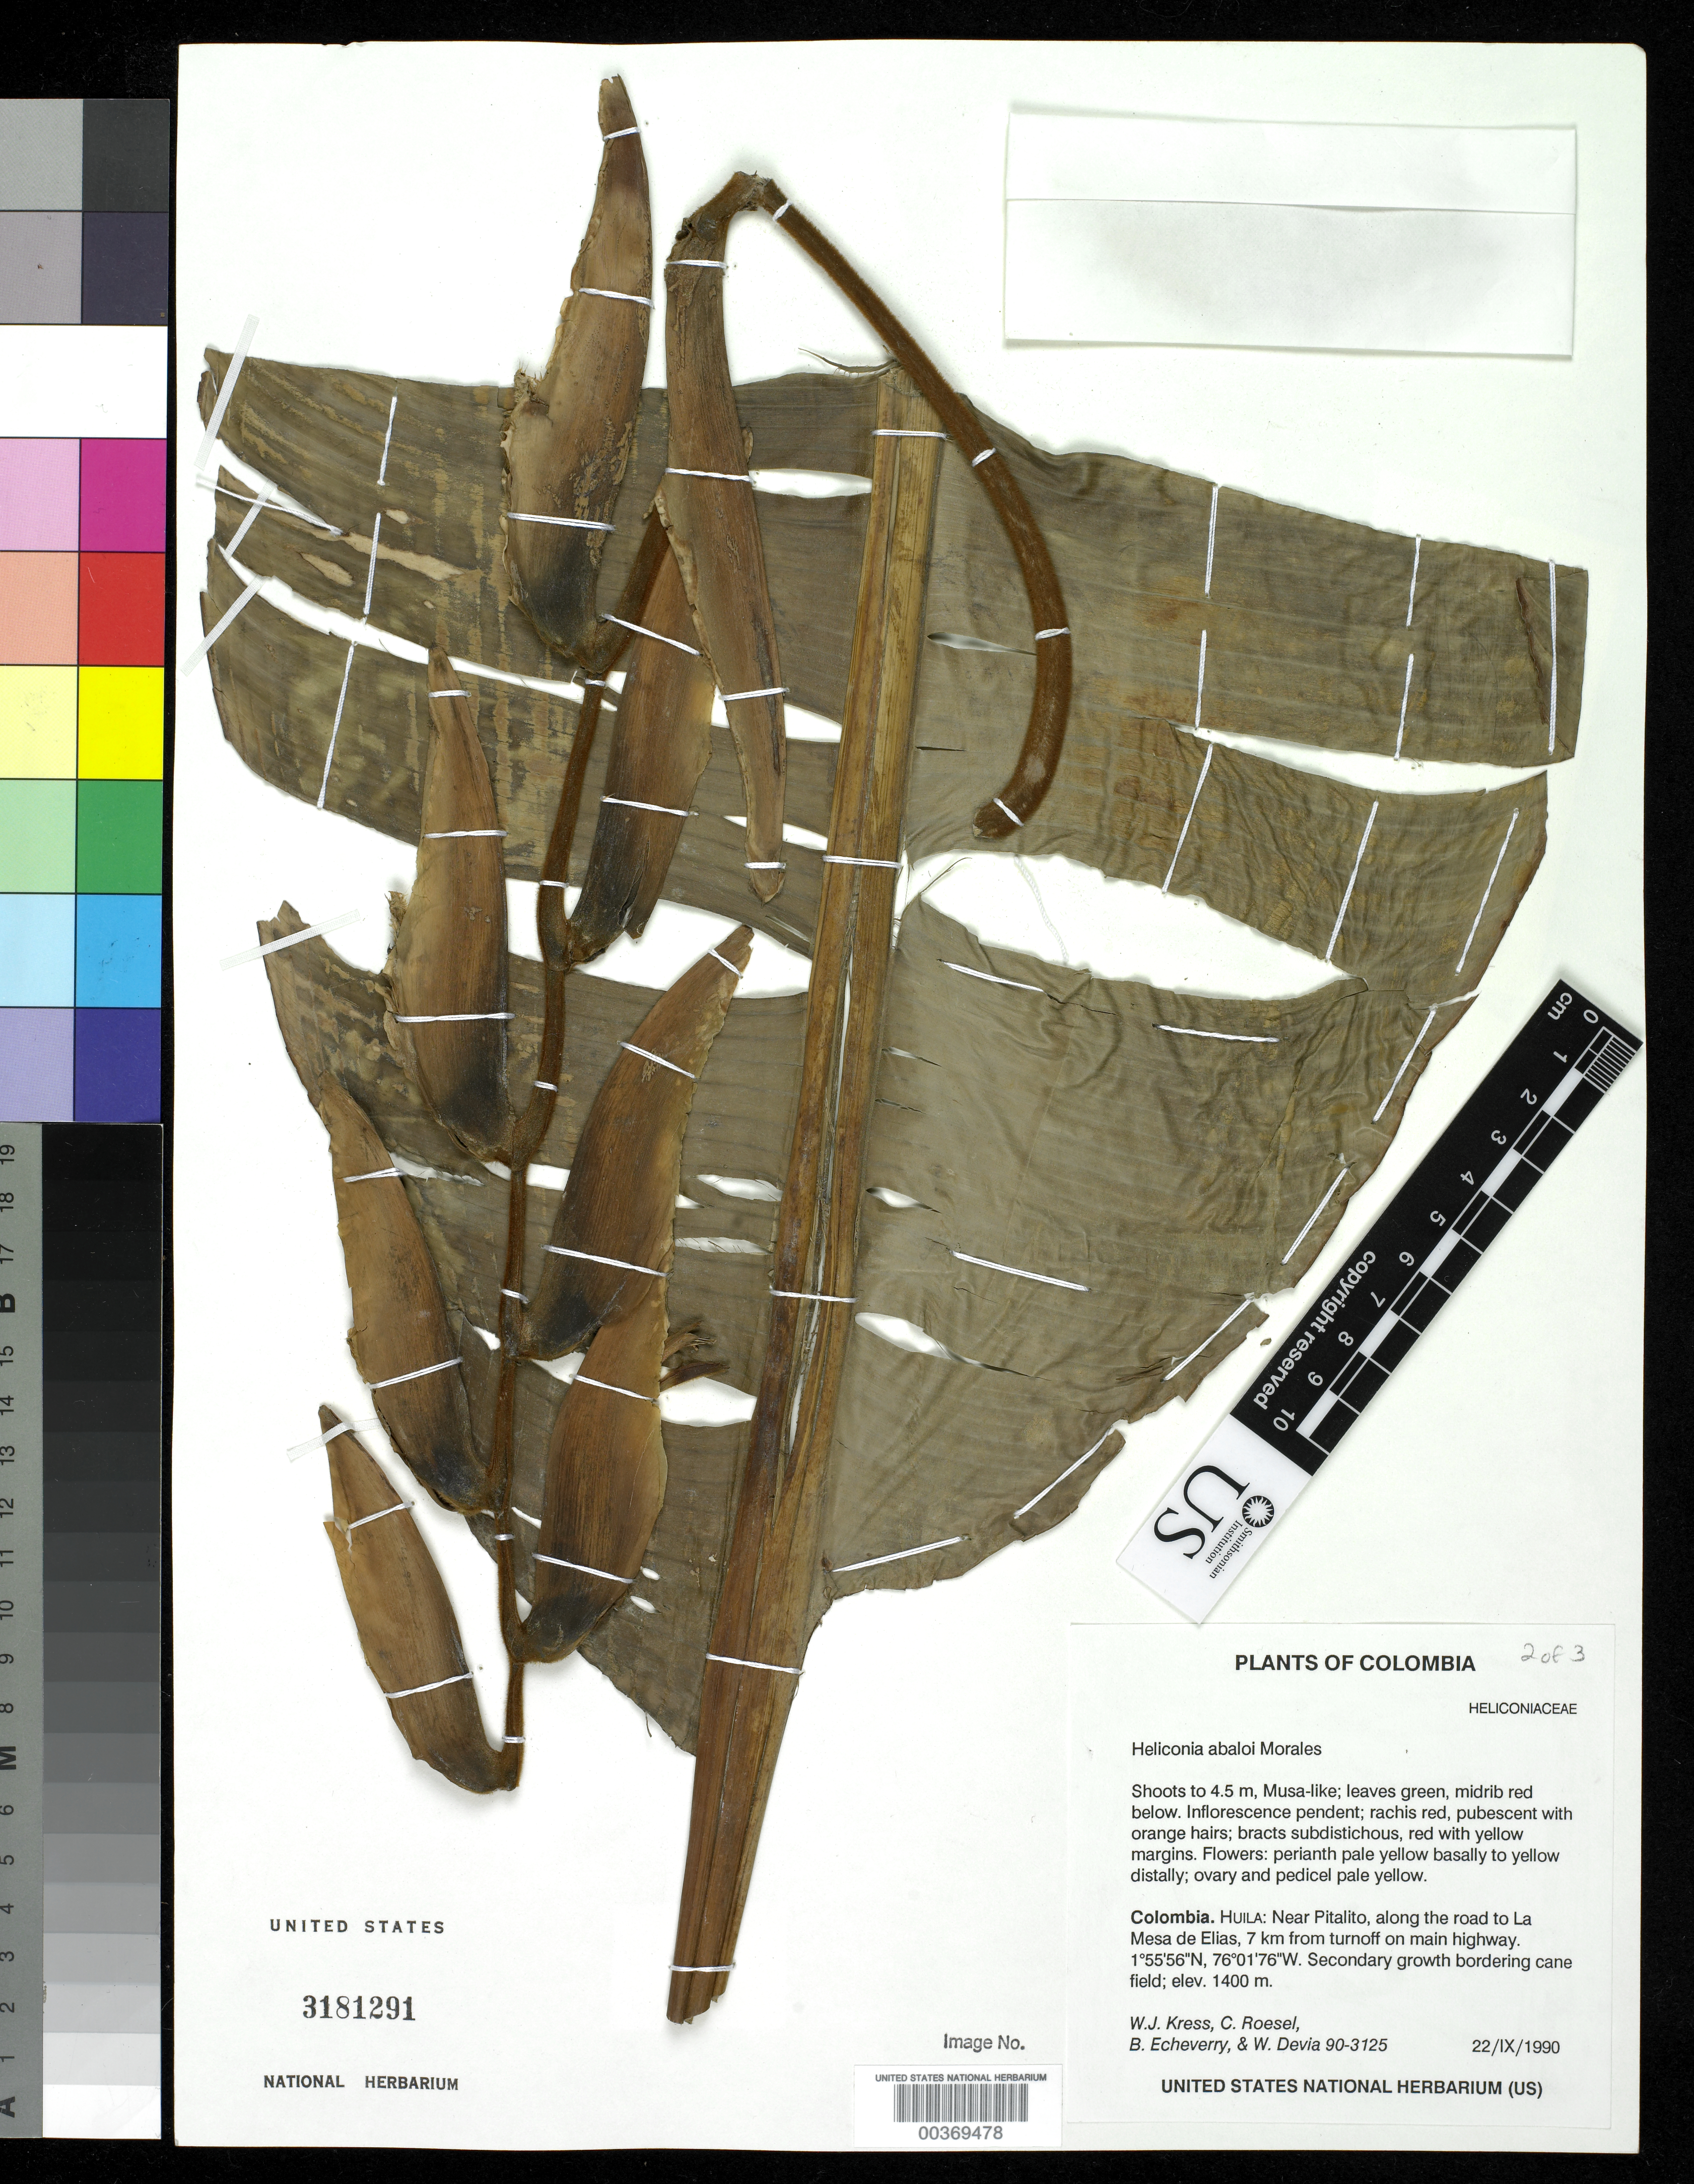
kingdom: Plantae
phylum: Tracheophyta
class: Liliopsida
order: Zingiberales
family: Heliconiaceae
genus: Heliconia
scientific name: Heliconia abaloi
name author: Morales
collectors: W. J. Kress, C. S. Roesel, B. Echeverry & W. Devia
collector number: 90-3125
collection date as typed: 22 Sep 1990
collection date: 1990-09-22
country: Colombia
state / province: Huila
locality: Near Pitalito, along road to La Mesa de Elias, 7 km from turnoff on main Hwy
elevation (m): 1400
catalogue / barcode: US 3181291